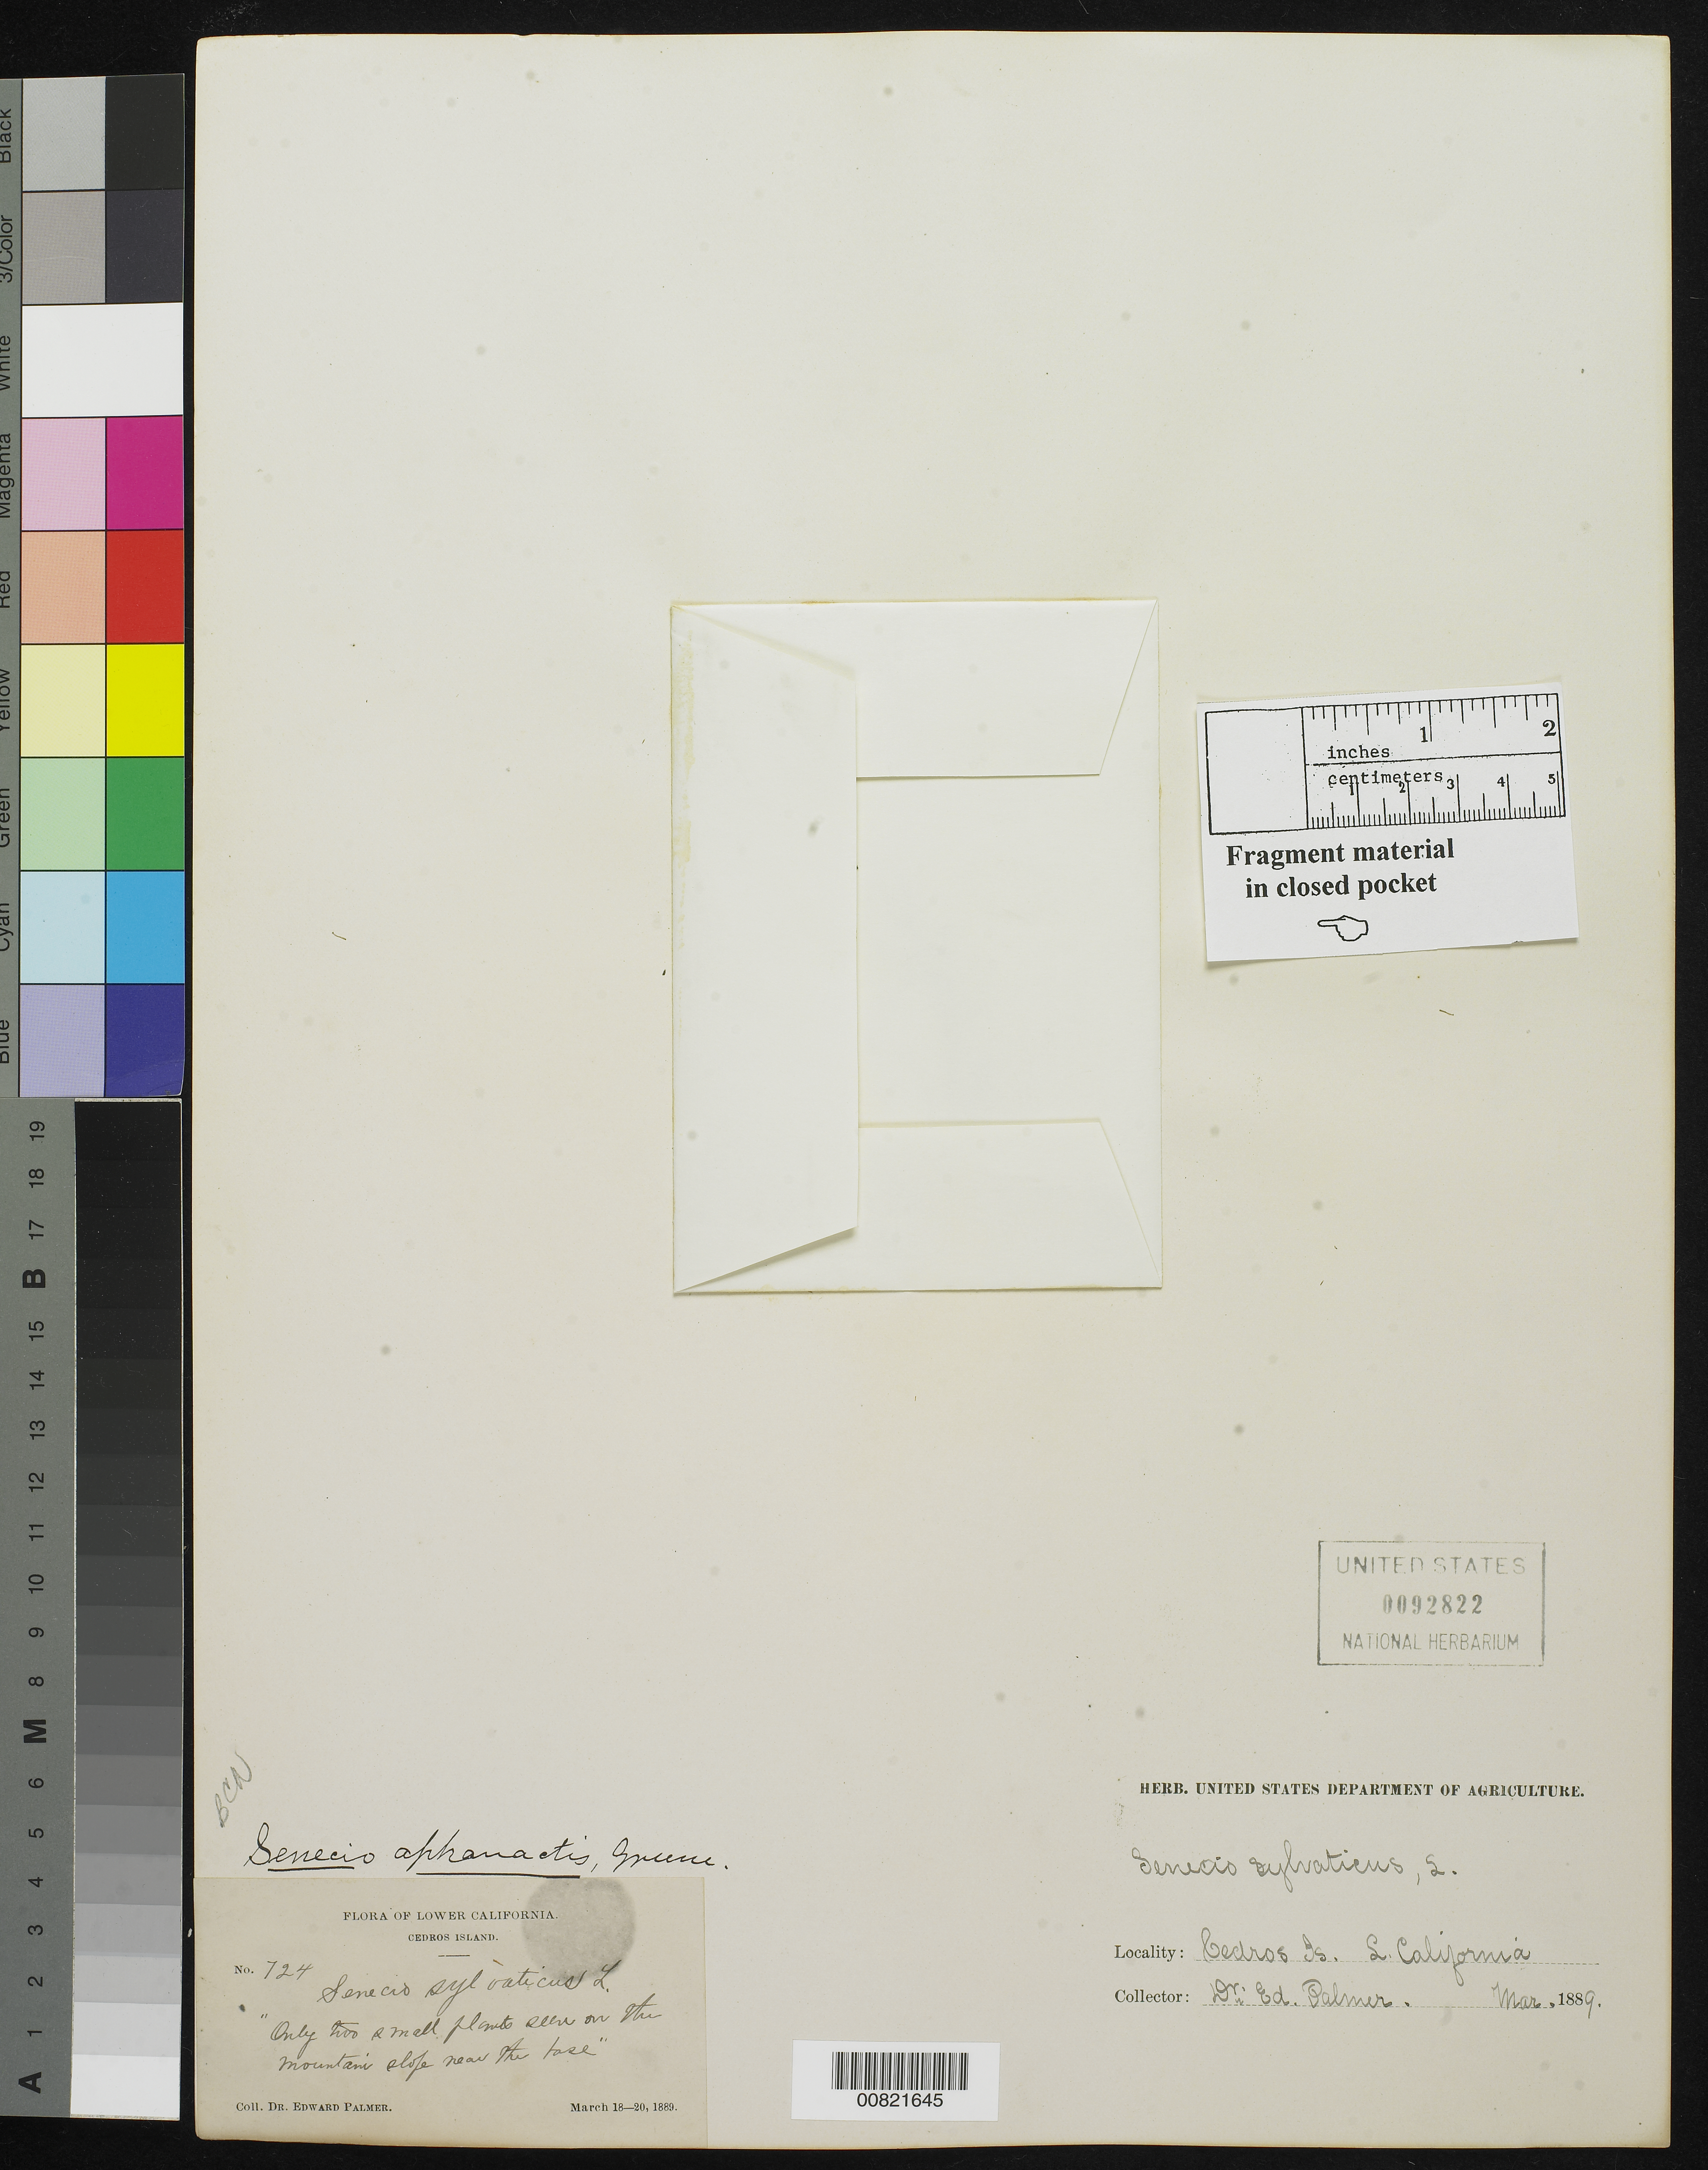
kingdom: Plantae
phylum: Tracheophyta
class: Magnoliopsida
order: Asterales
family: Asteraceae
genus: Senecio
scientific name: Senecio aphanactis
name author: Greene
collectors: E. Palmer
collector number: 724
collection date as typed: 18 Mar 1889 to 20 Mar 1889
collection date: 1889-03-18/1889-03-20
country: Mexico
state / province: Baja California Norte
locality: Cedros Island, Baja California.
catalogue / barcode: US 92822